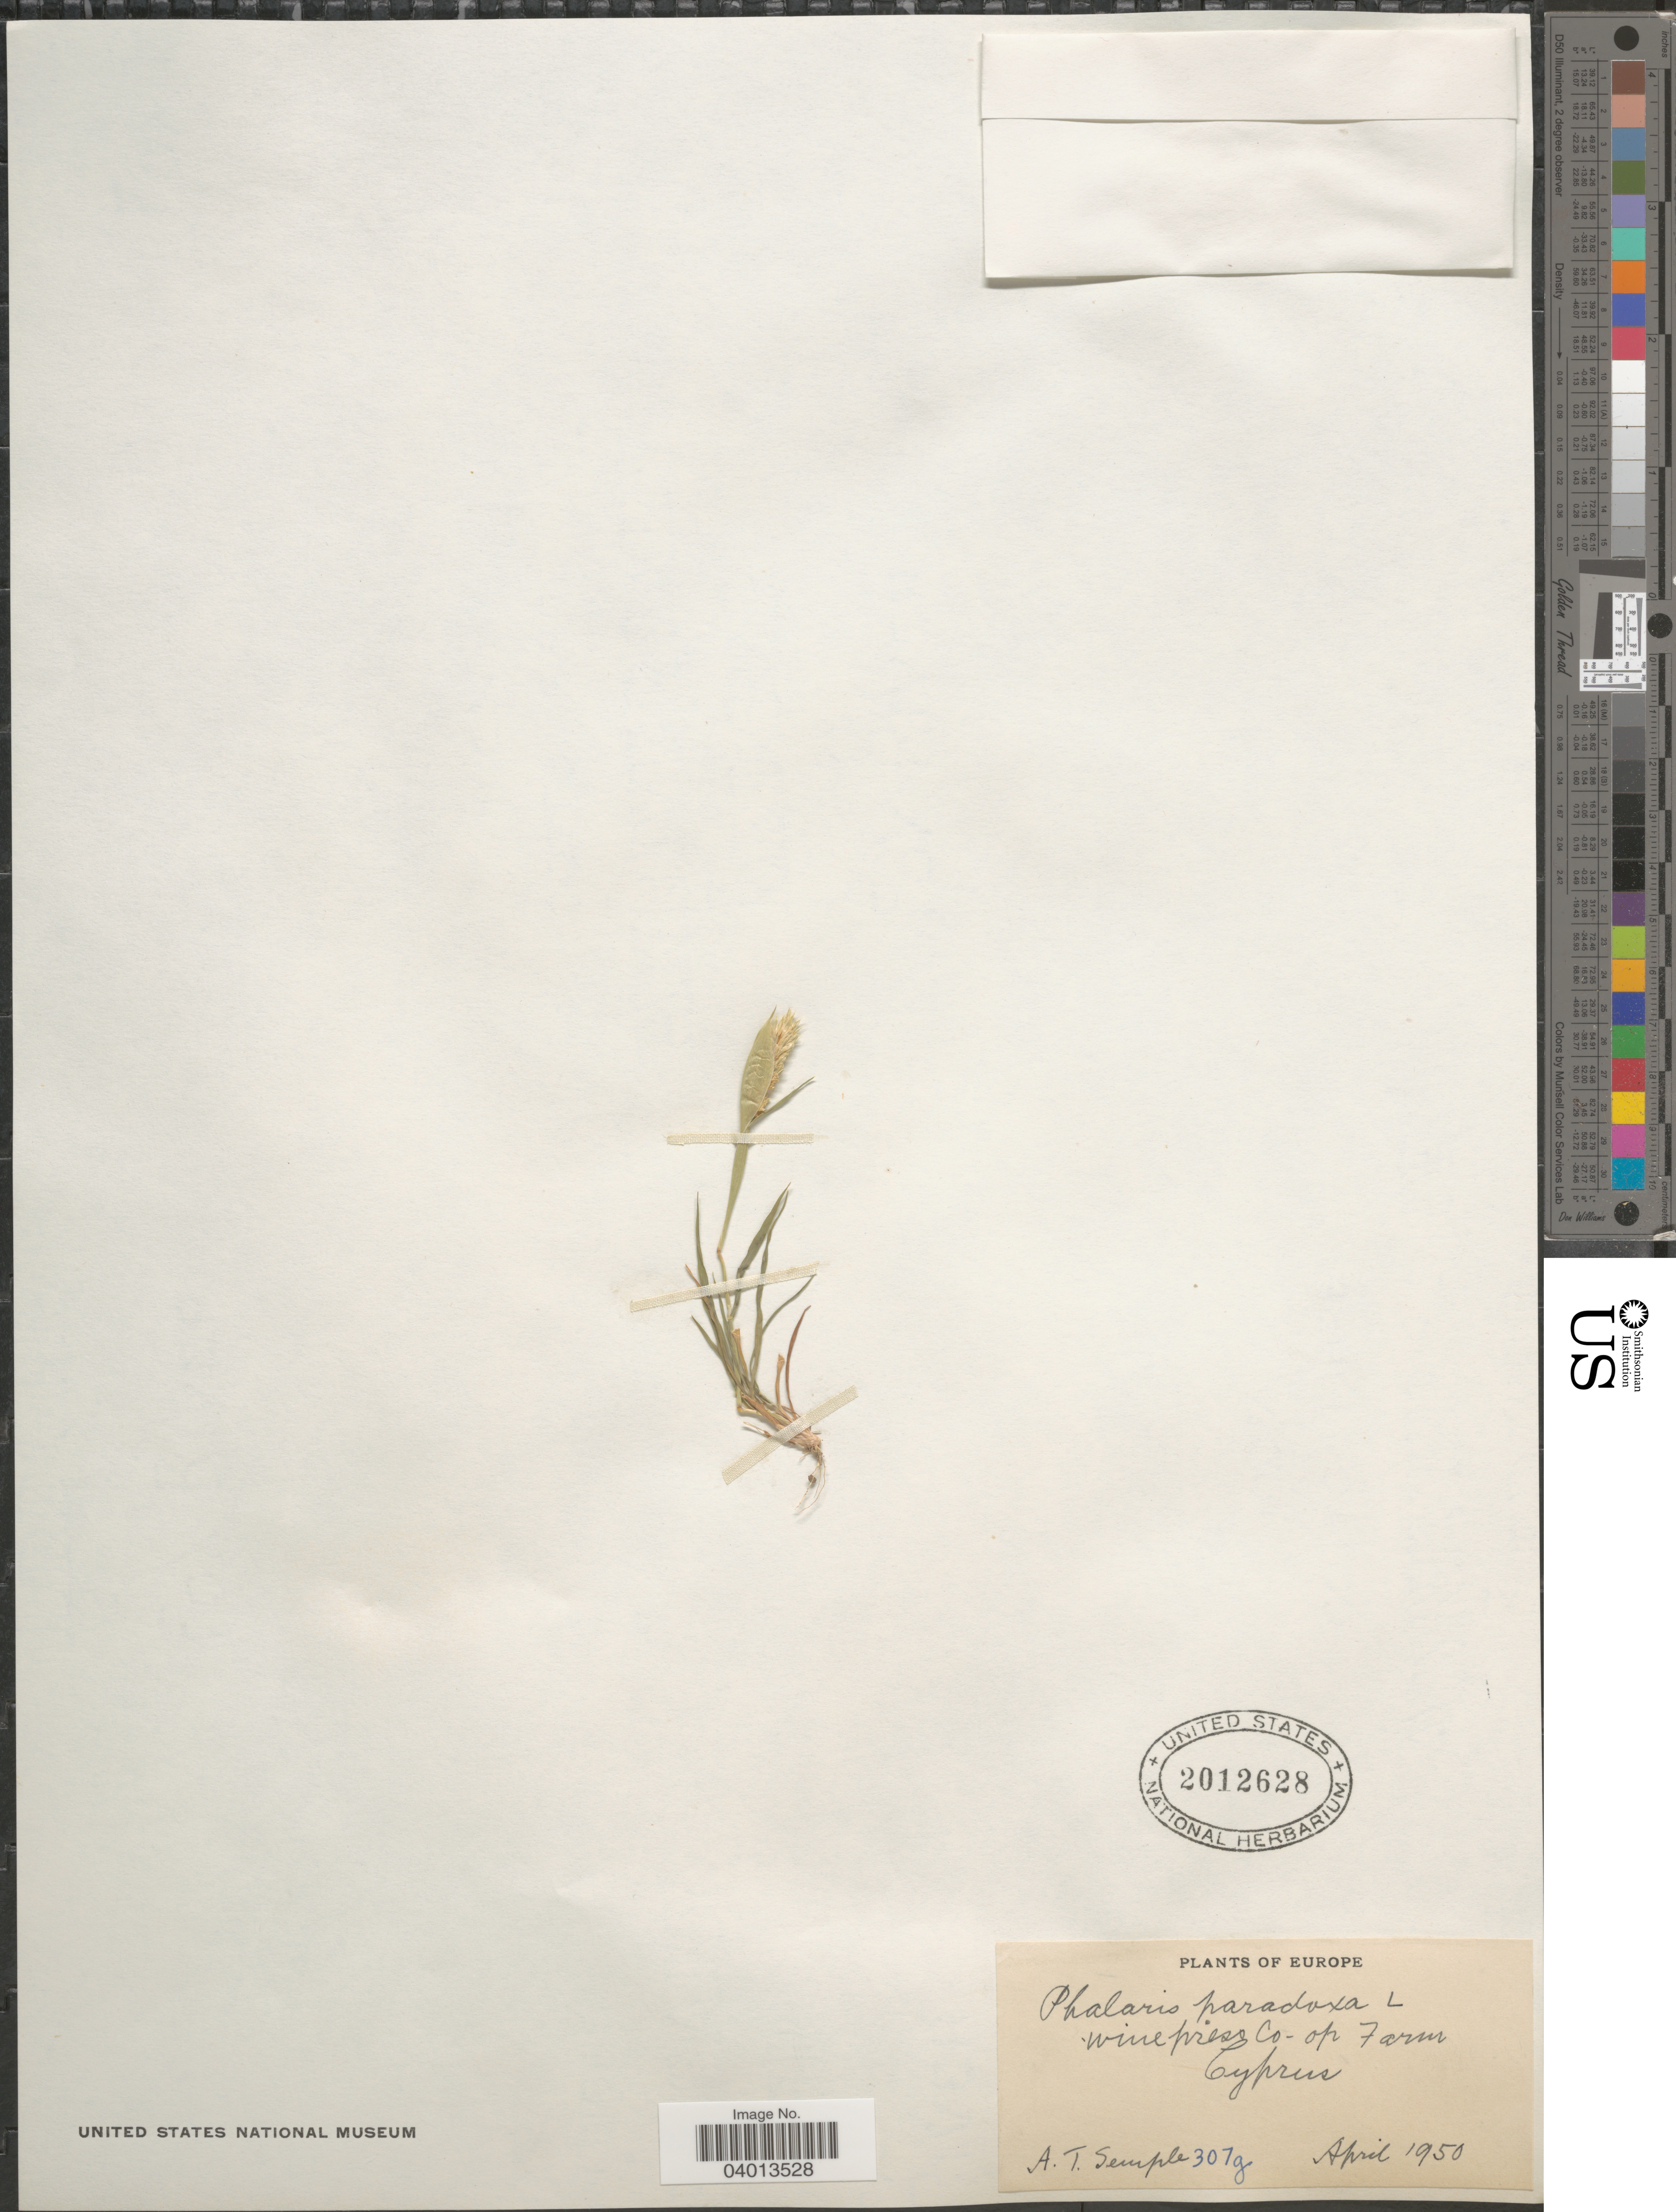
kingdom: Plantae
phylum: Tracheophyta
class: Liliopsida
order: Poales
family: Poaceae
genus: Phalaris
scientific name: Phalaris paradoxa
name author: L.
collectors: A. Semple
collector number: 307g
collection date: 1950-04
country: Cyprus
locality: Wine press Co- op Farm Cyprus.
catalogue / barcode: US 2012628